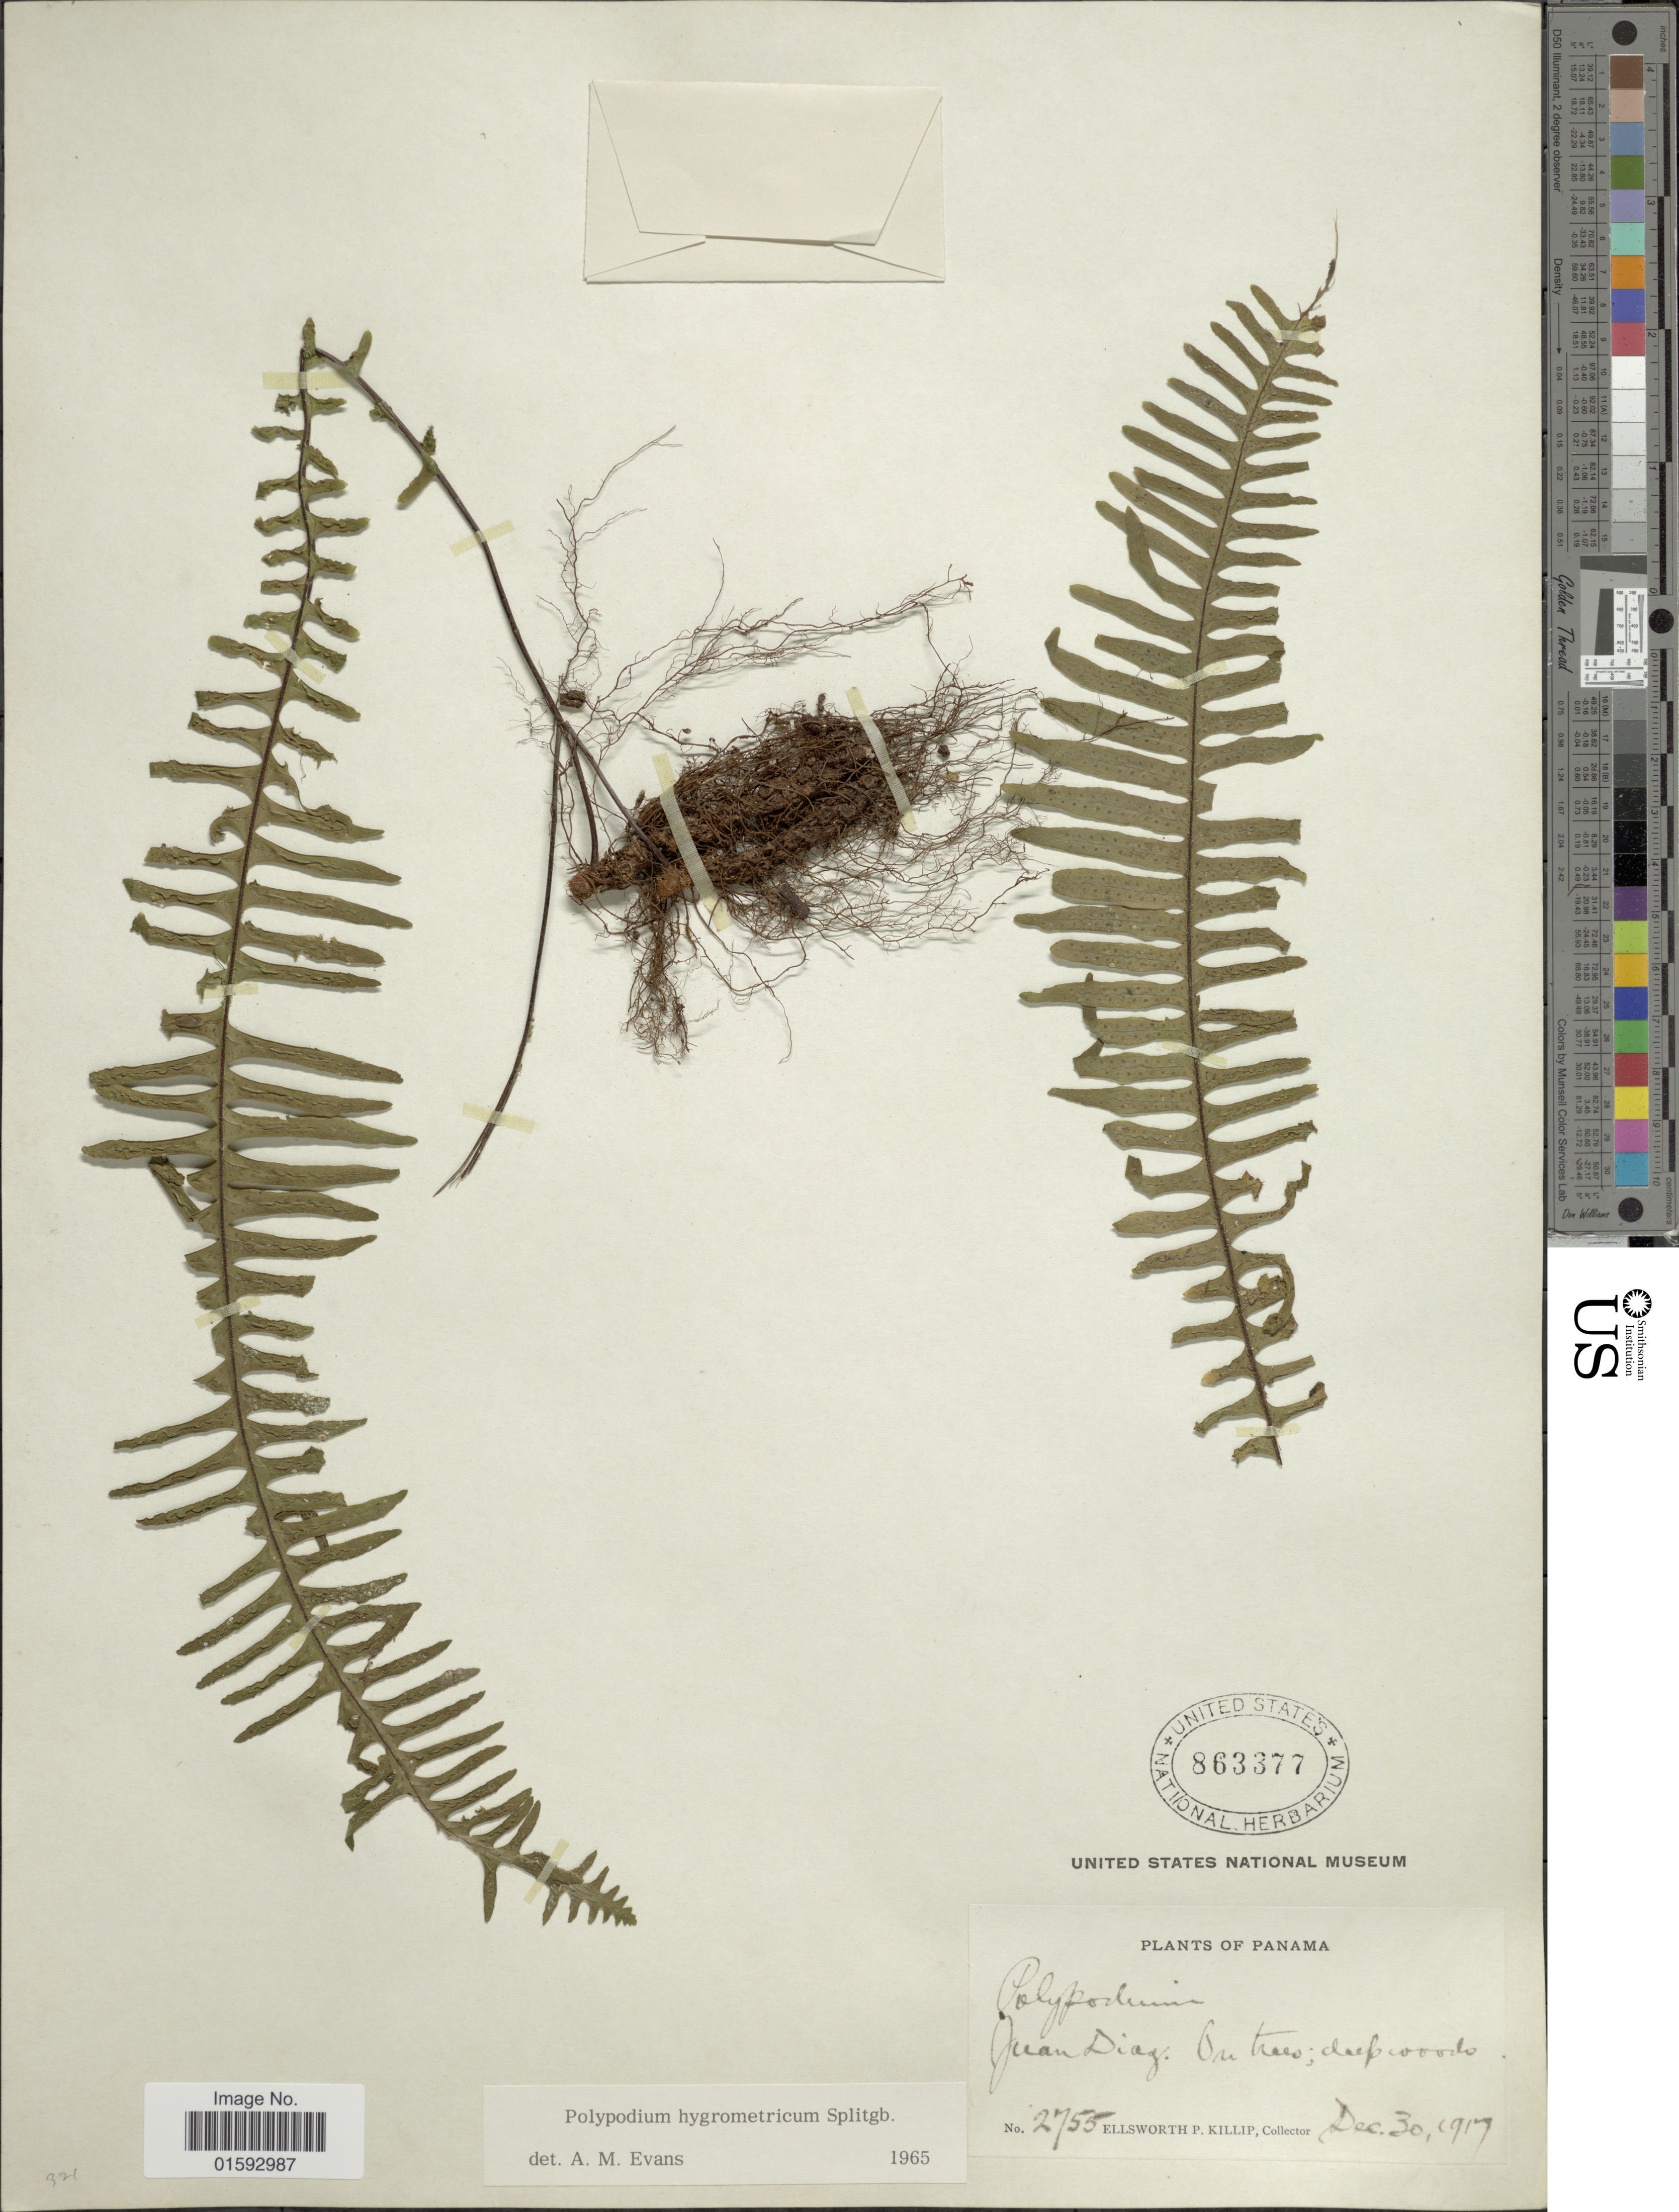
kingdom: Plantae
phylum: Tracheophyta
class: Polypodiopsida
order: Polypodiales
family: Polypodiaceae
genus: Pecluma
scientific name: Pecluma hygrometrica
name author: (Splitg.) M.G. Price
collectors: E. P. Killip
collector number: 2755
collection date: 1919-12-30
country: Panama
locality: Juan Diaz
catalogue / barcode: US 863377